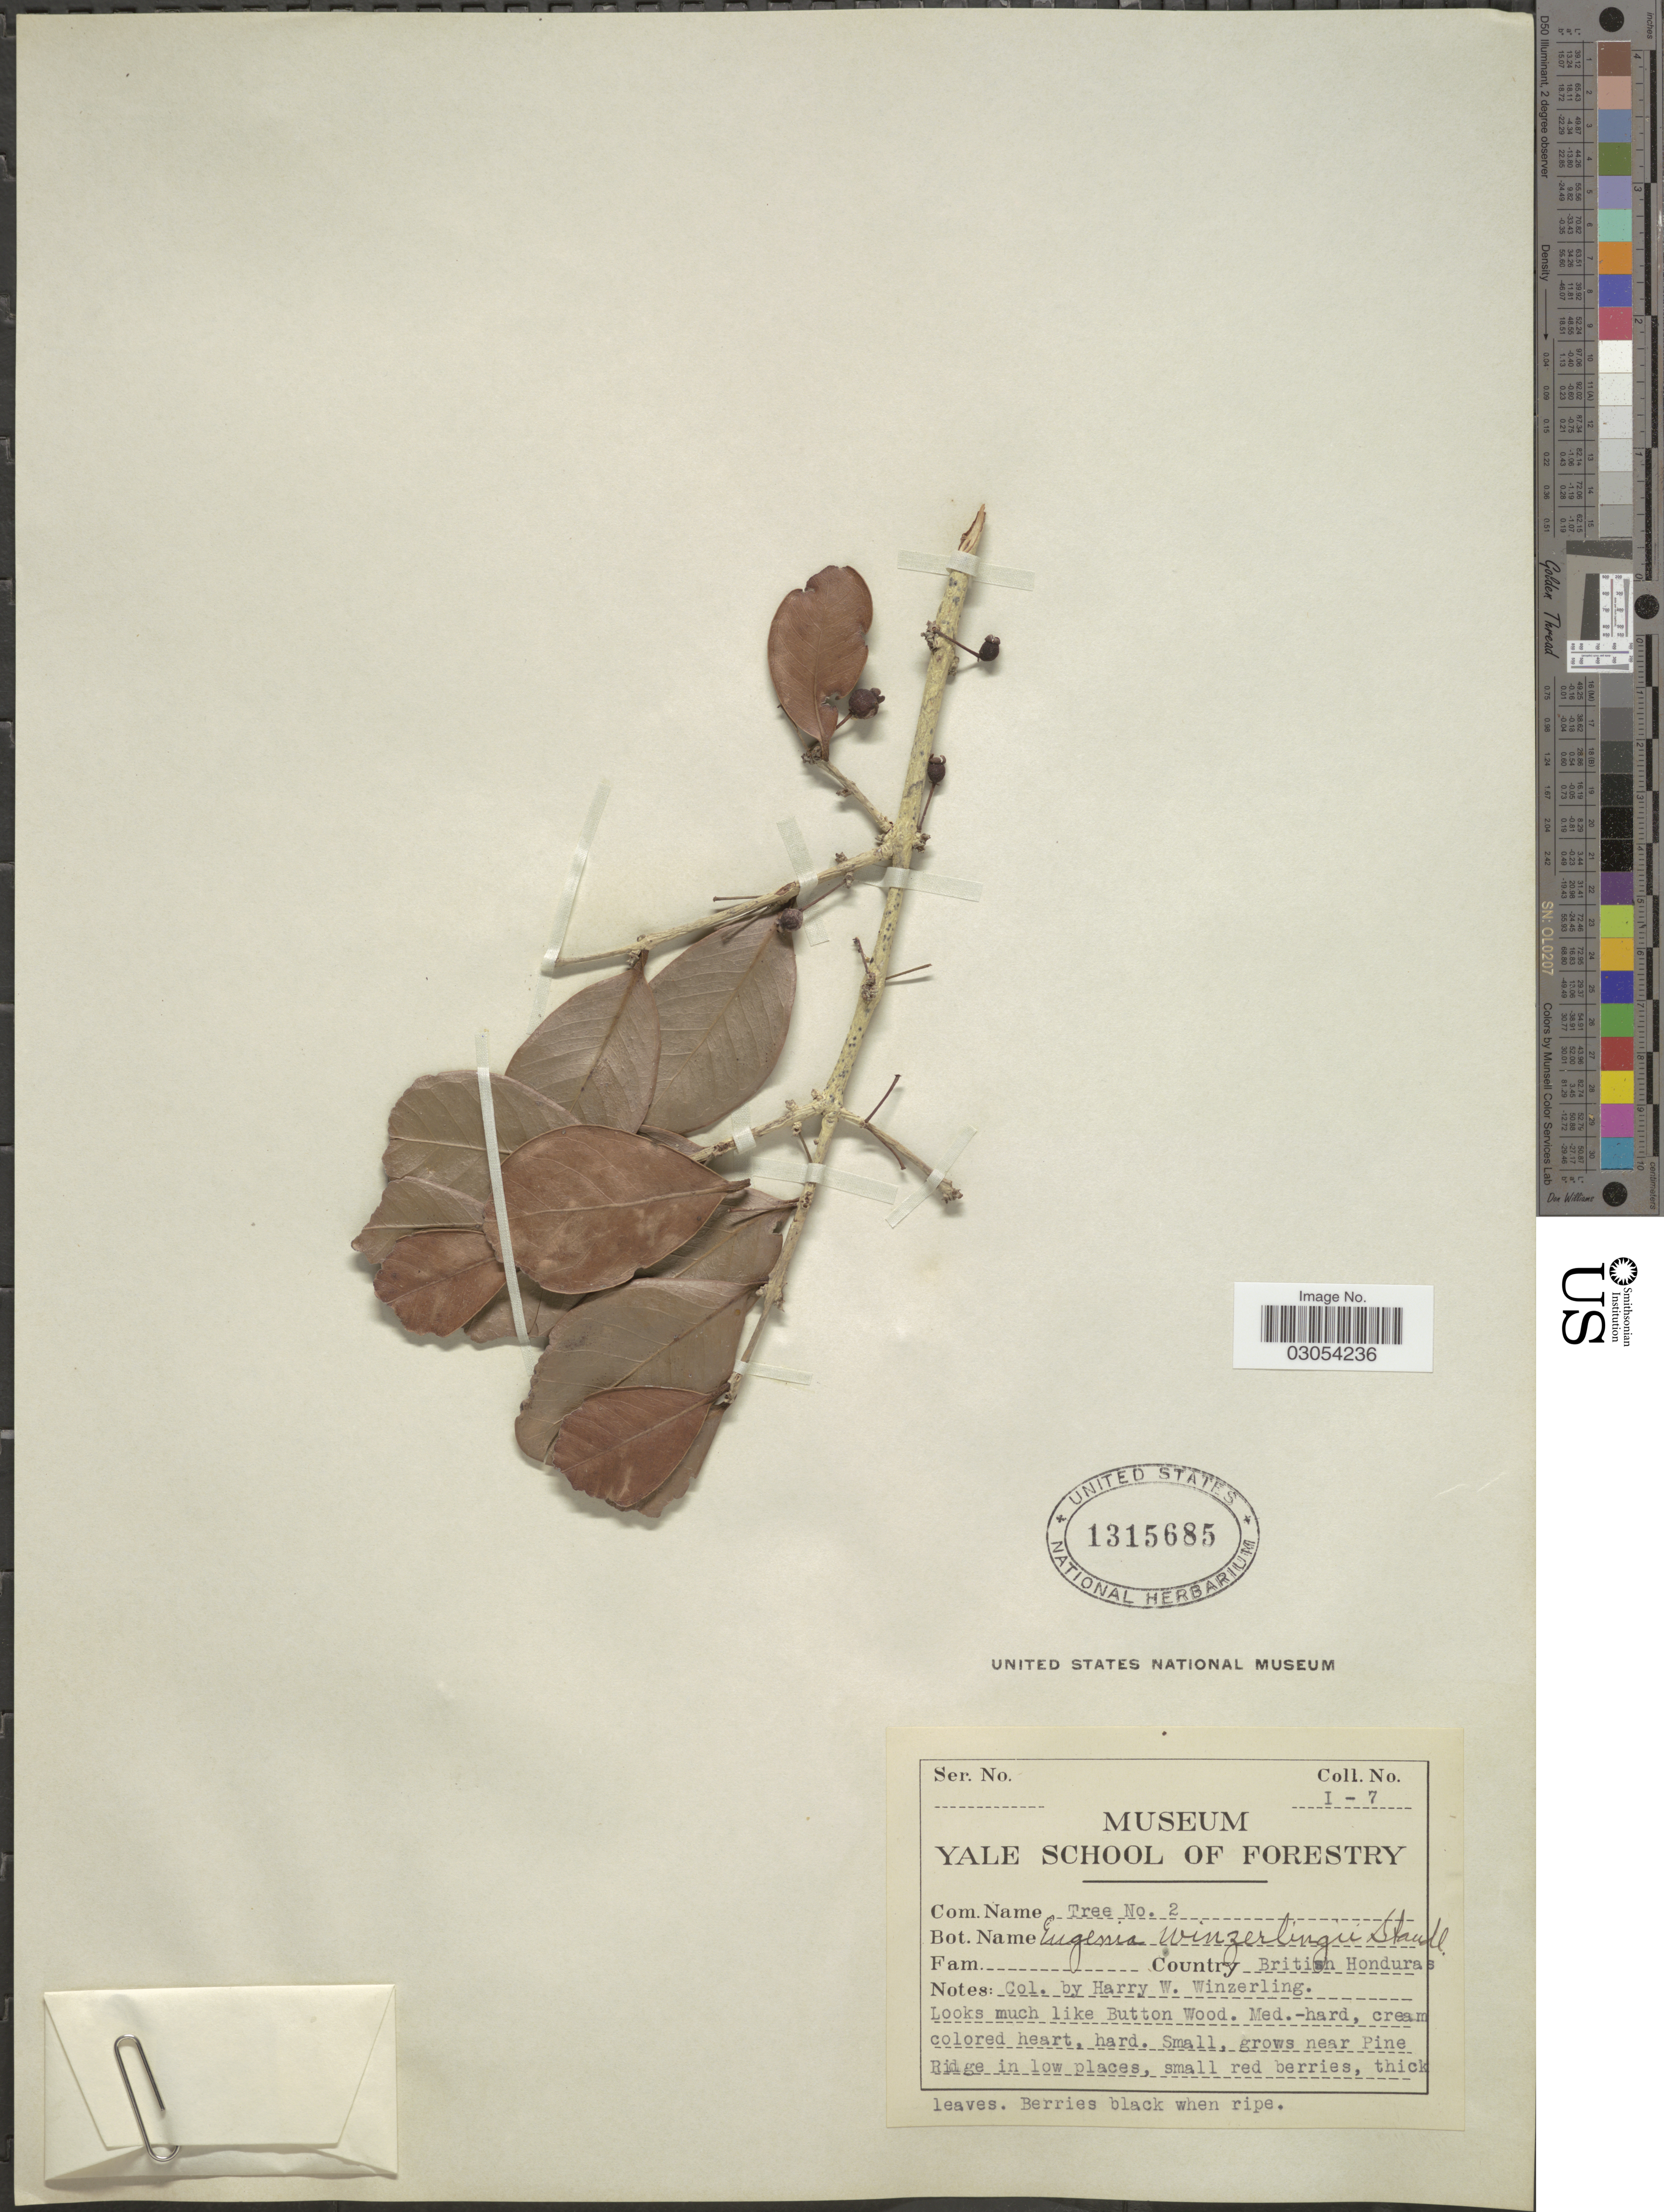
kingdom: Plantae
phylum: Tracheophyta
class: Magnoliopsida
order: Myrtales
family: Myrtaceae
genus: Eugenia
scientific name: Eugenia winzerlingii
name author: Standl.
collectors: H. Winzerling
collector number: I-7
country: Belize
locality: Country British Honduras.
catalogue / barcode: US 1315685